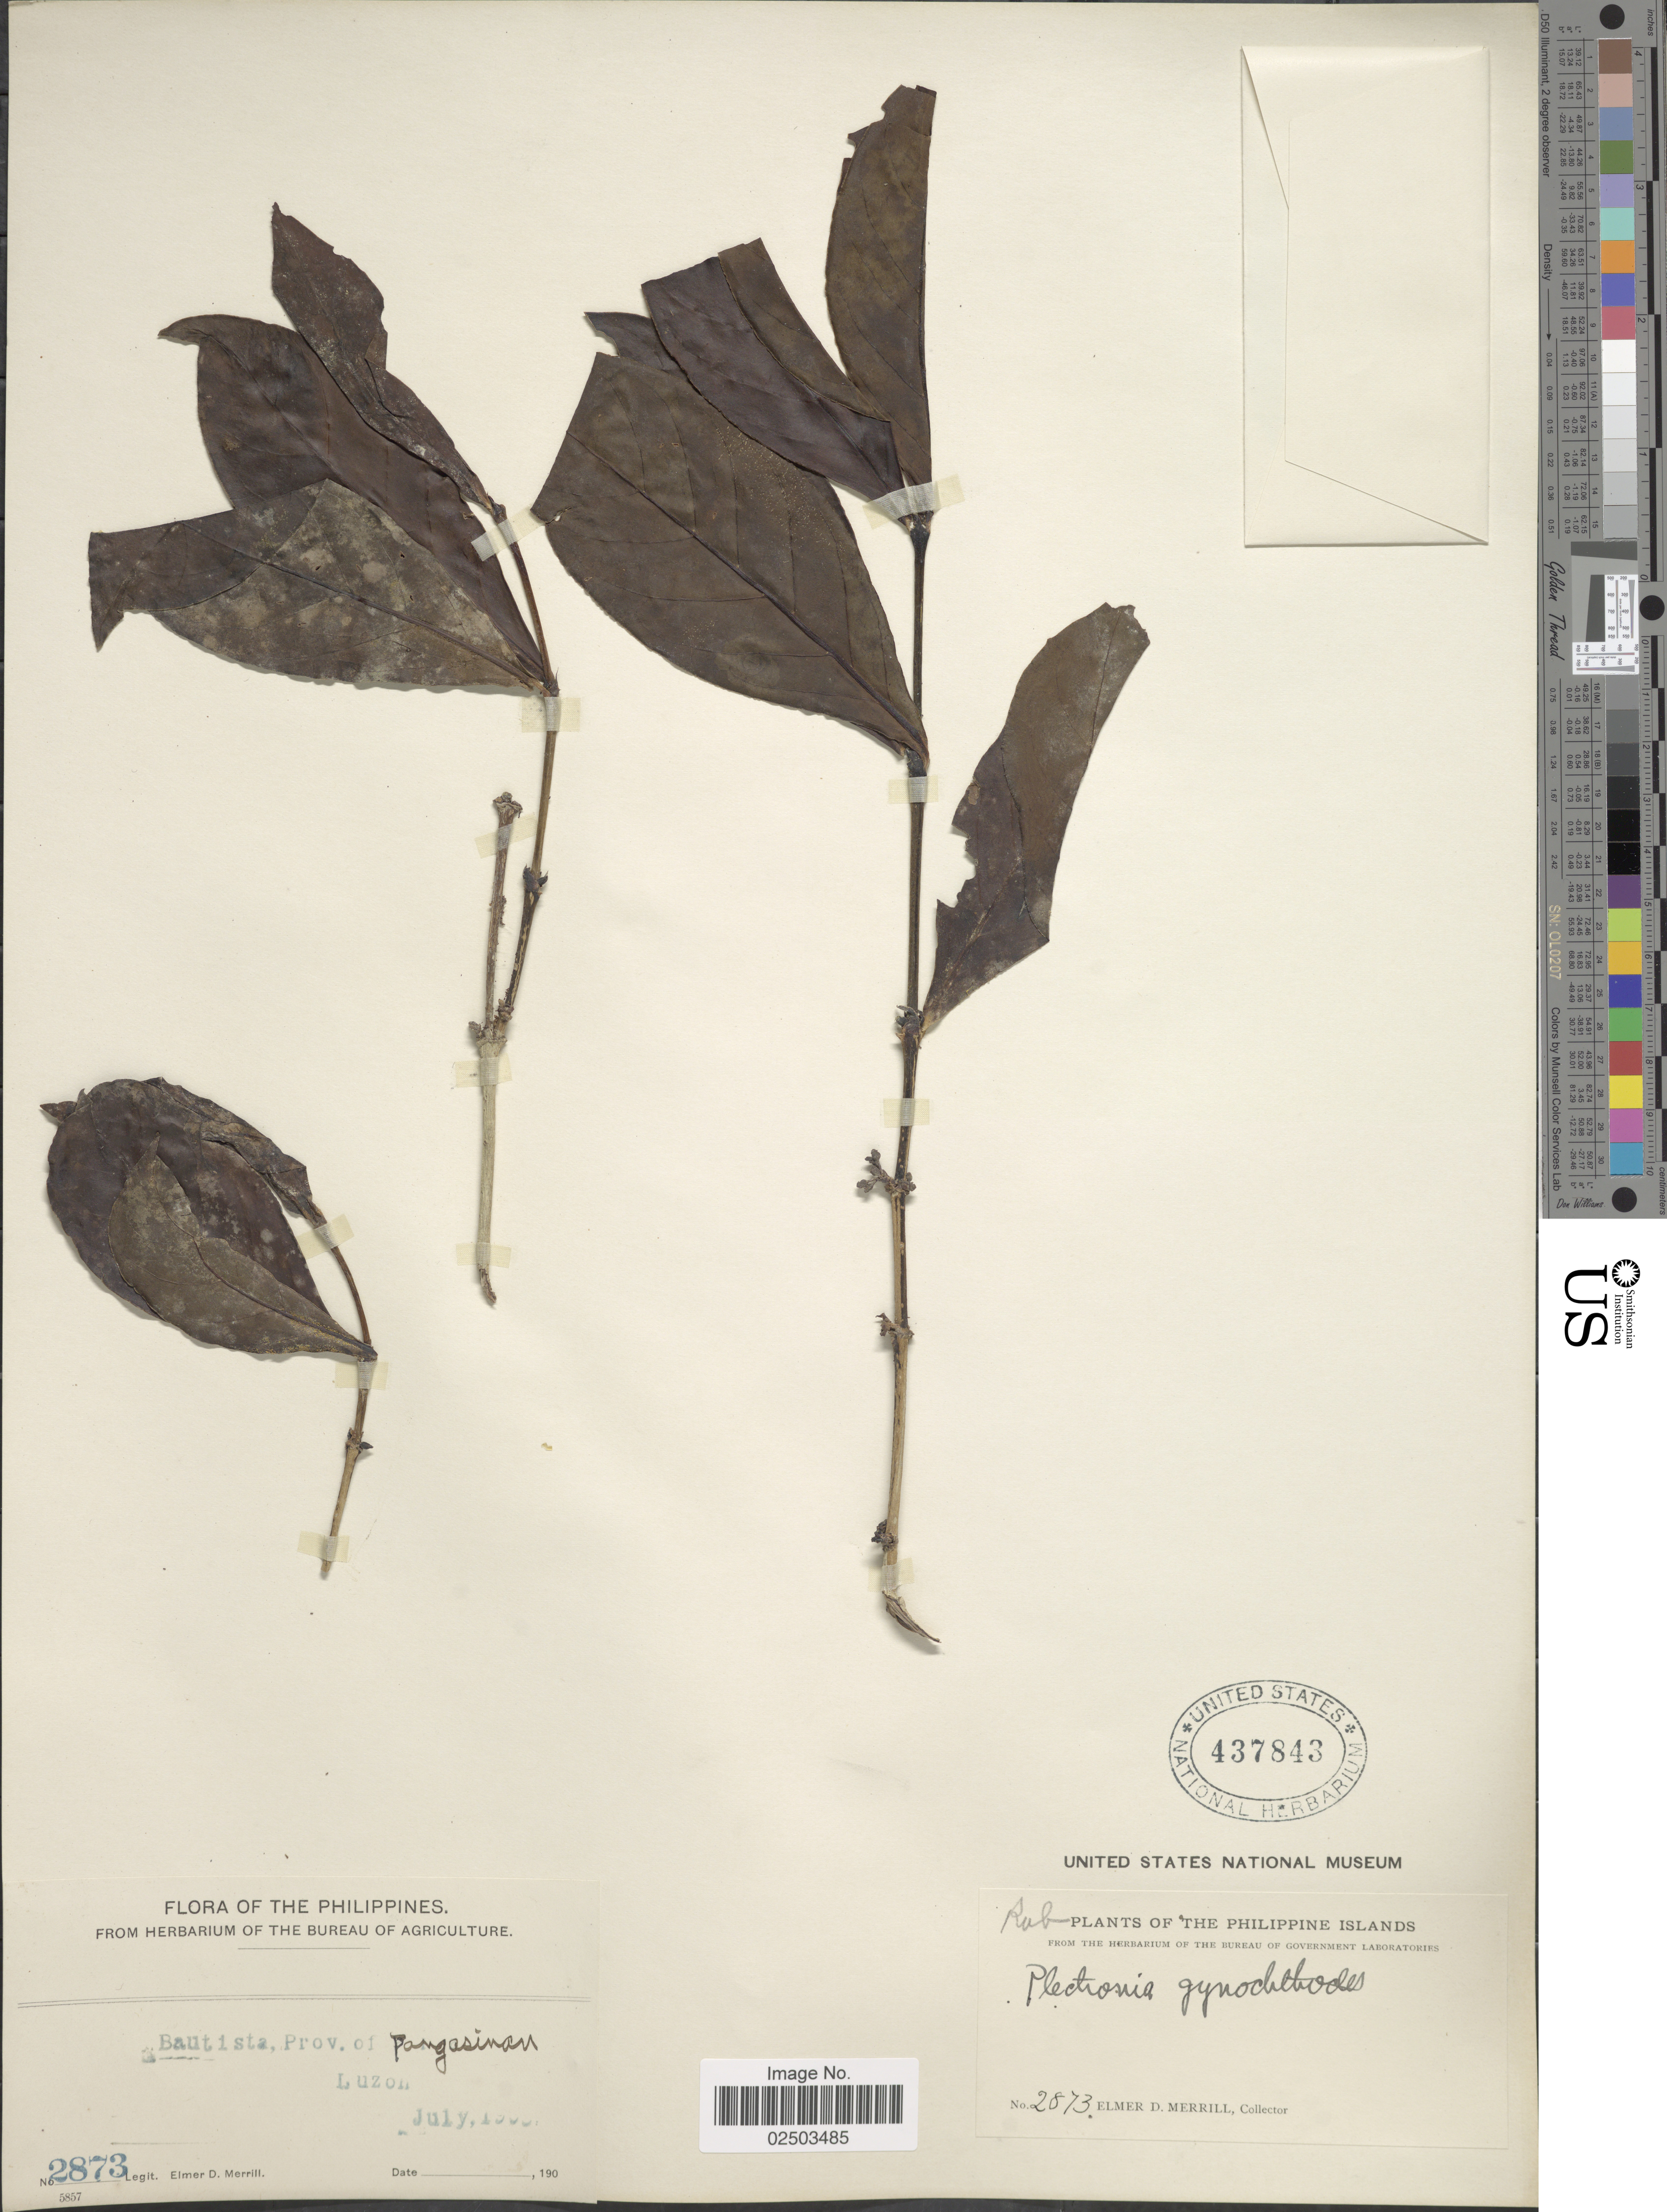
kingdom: Plantae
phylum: Tracheophyta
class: Magnoliopsida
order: Gentianales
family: Rubiaceae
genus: Canthium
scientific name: Canthium gynochthodes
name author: Baill.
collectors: E. D. Merrill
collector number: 2873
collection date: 1903-07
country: Philippines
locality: Philippine Islands, Bautista, Prov. of Pangasinan, Luzon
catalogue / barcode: US 437843